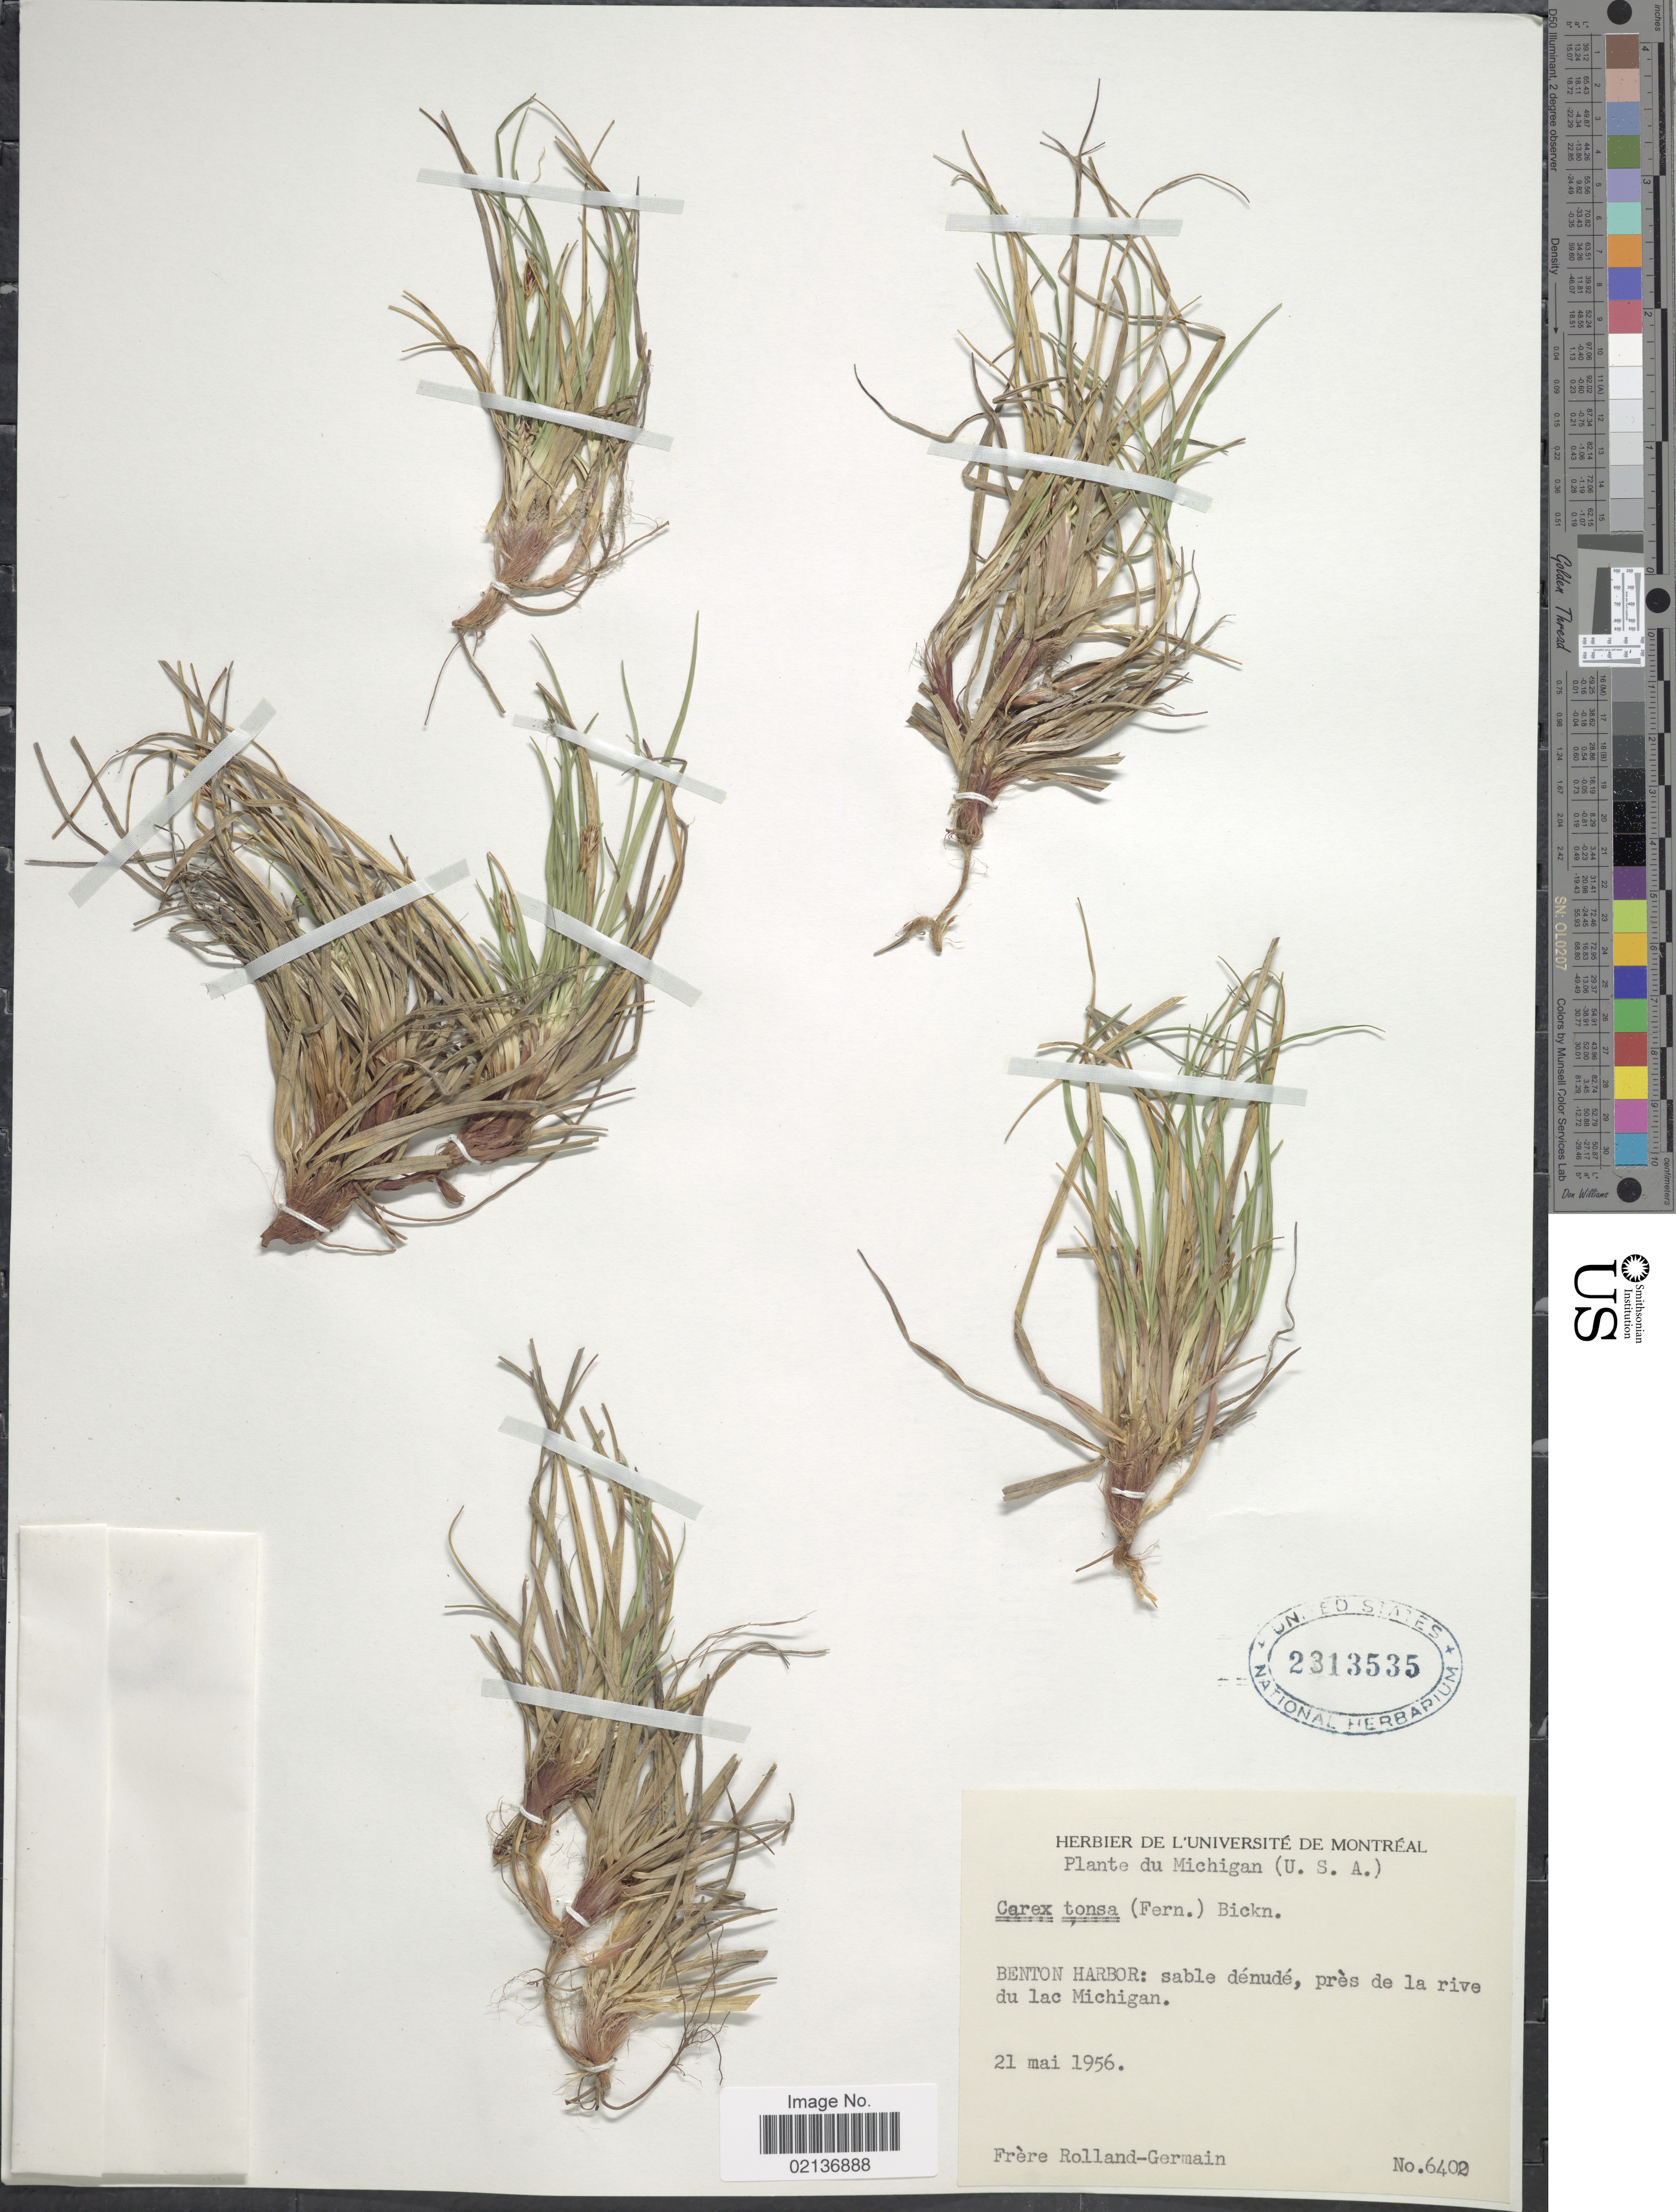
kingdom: Plantae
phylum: Tracheophyta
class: Liliopsida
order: Poales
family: Cyperaceae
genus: Carex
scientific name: Carex tonsa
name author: (Fernald) E.P. Bicknell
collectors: Rolland-Germain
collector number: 6402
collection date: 1956-05-21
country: United States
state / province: Michigan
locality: Benton Harbor: sable denude, pres de la rive du lac Michigan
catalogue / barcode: US 2313535